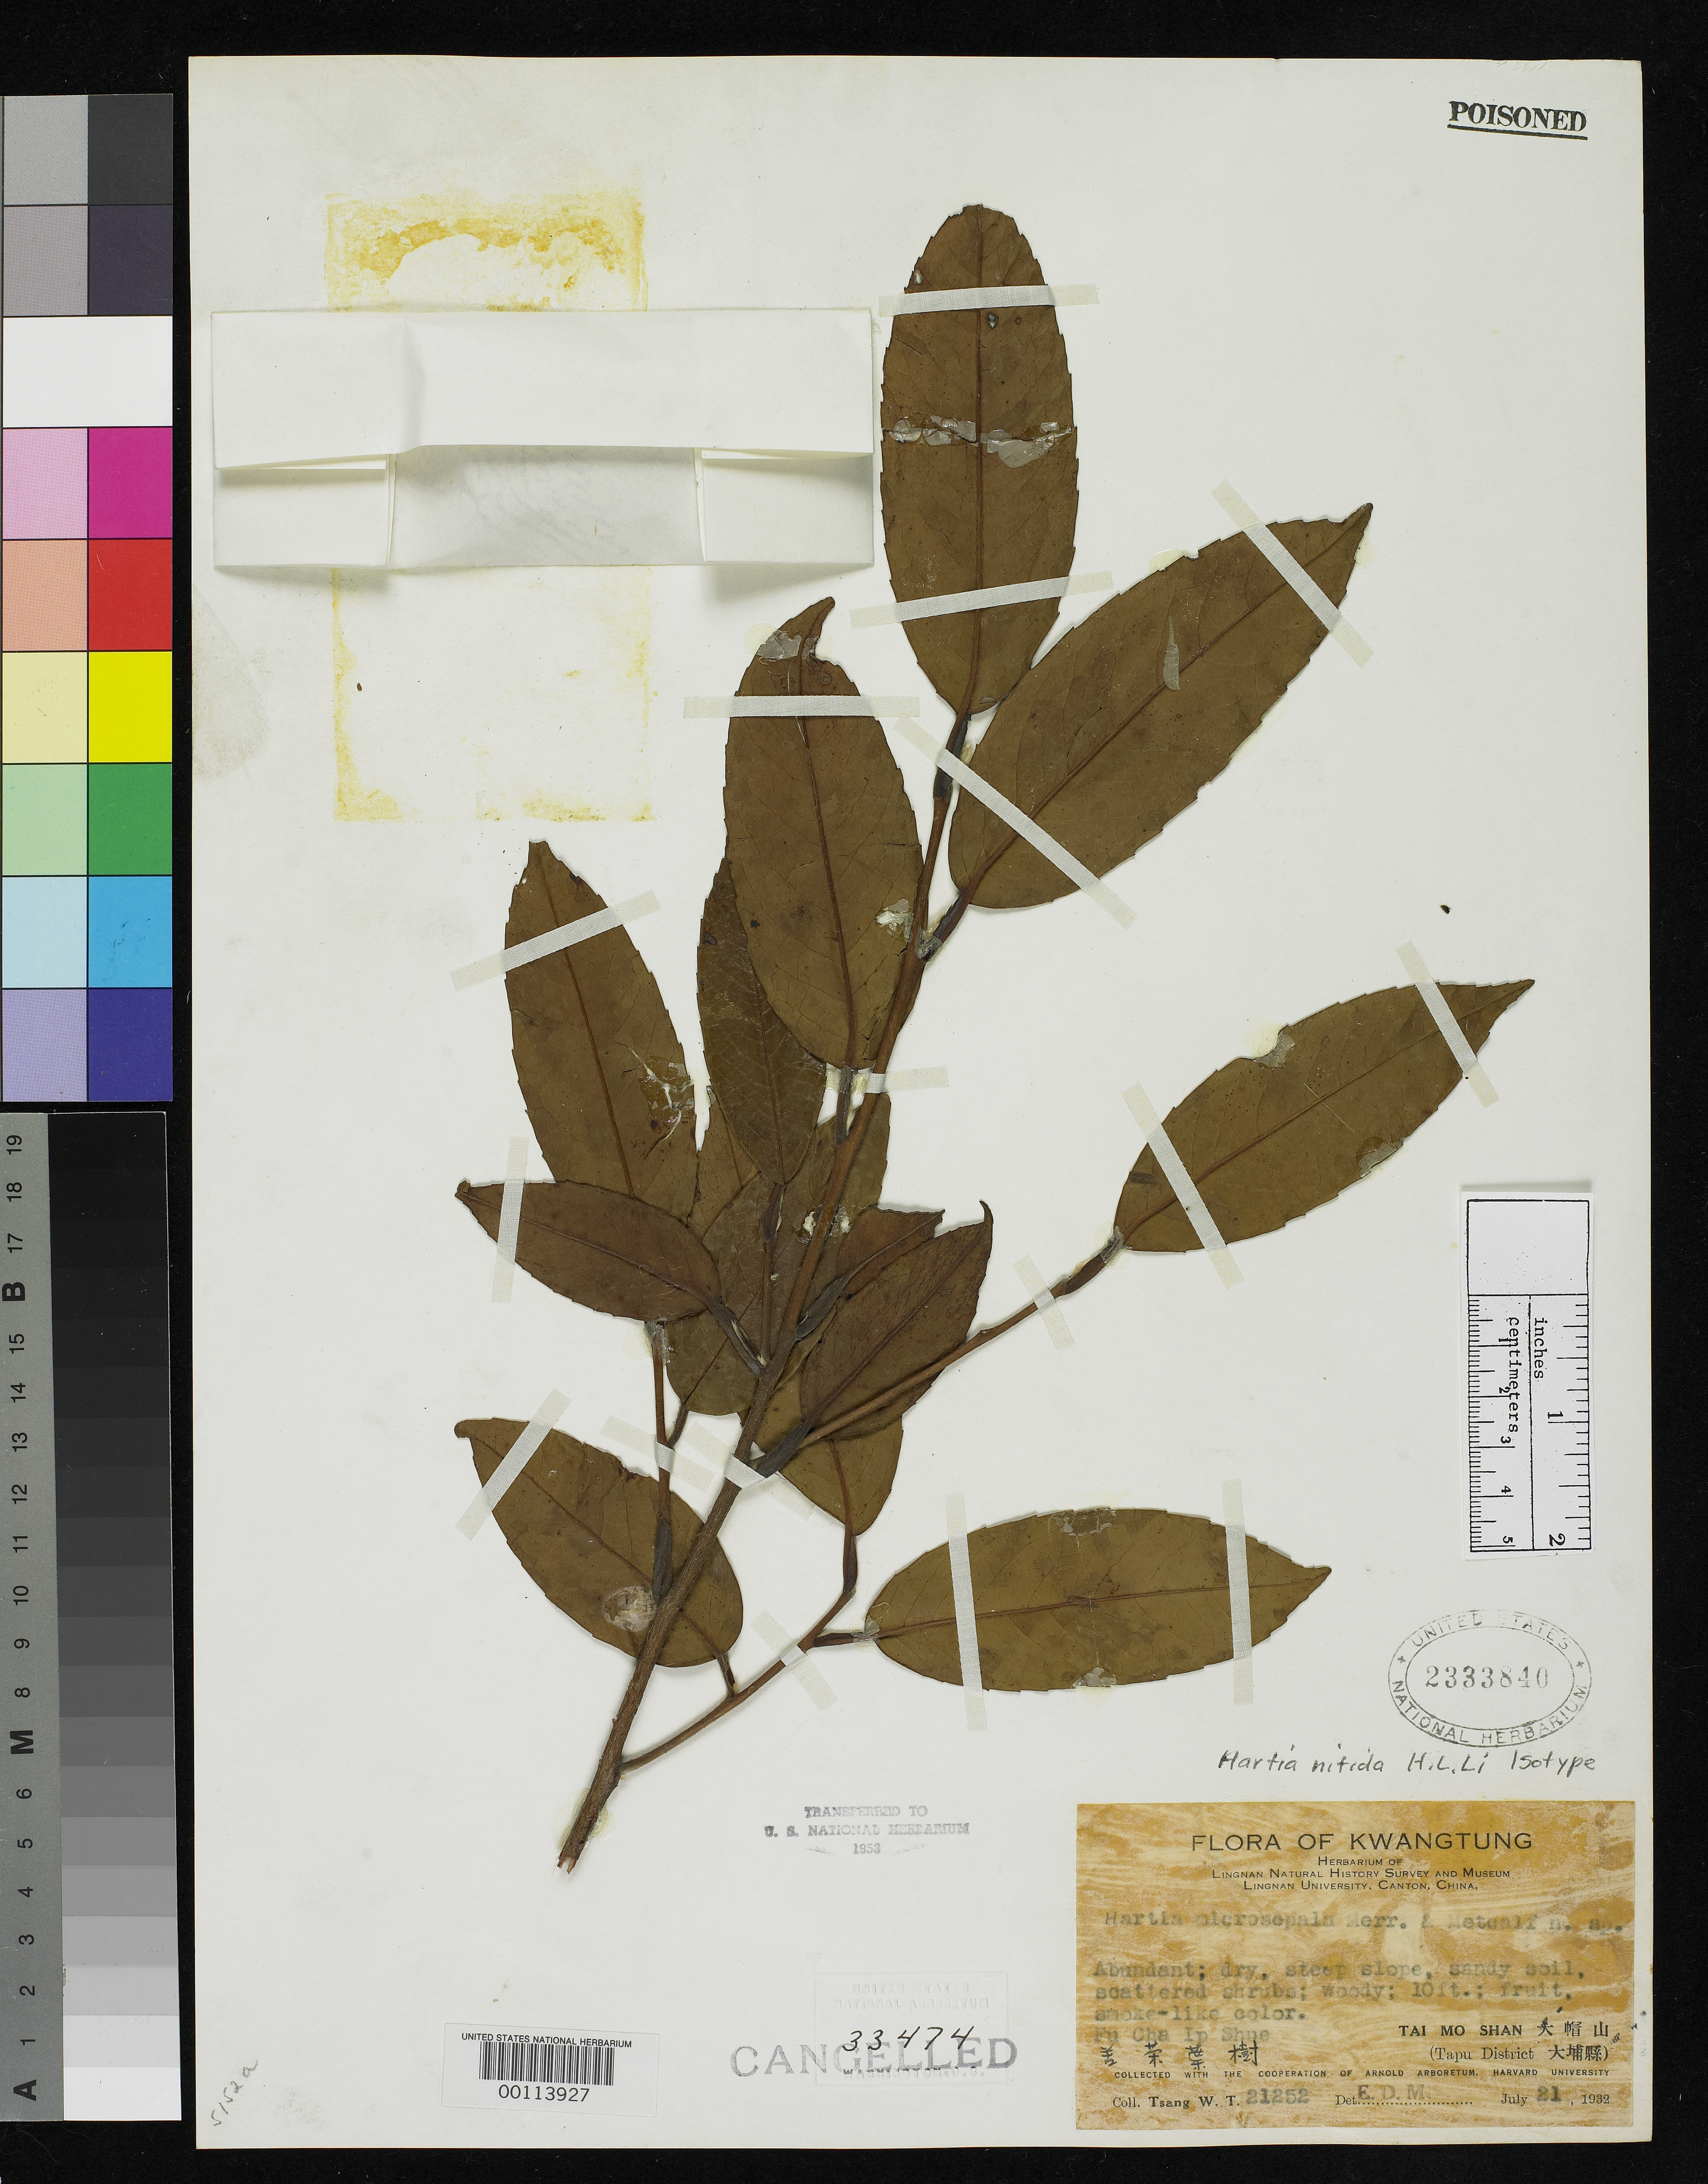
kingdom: Plantae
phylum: Tracheophyta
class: Magnoliopsida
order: Ericales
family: Theaceae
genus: Hartia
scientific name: Hartia nitida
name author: H.L. Li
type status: Isotype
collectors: W. T. Tsang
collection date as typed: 21 Jul 1932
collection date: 1932-07-21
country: China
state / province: Guangdong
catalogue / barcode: US 2333840